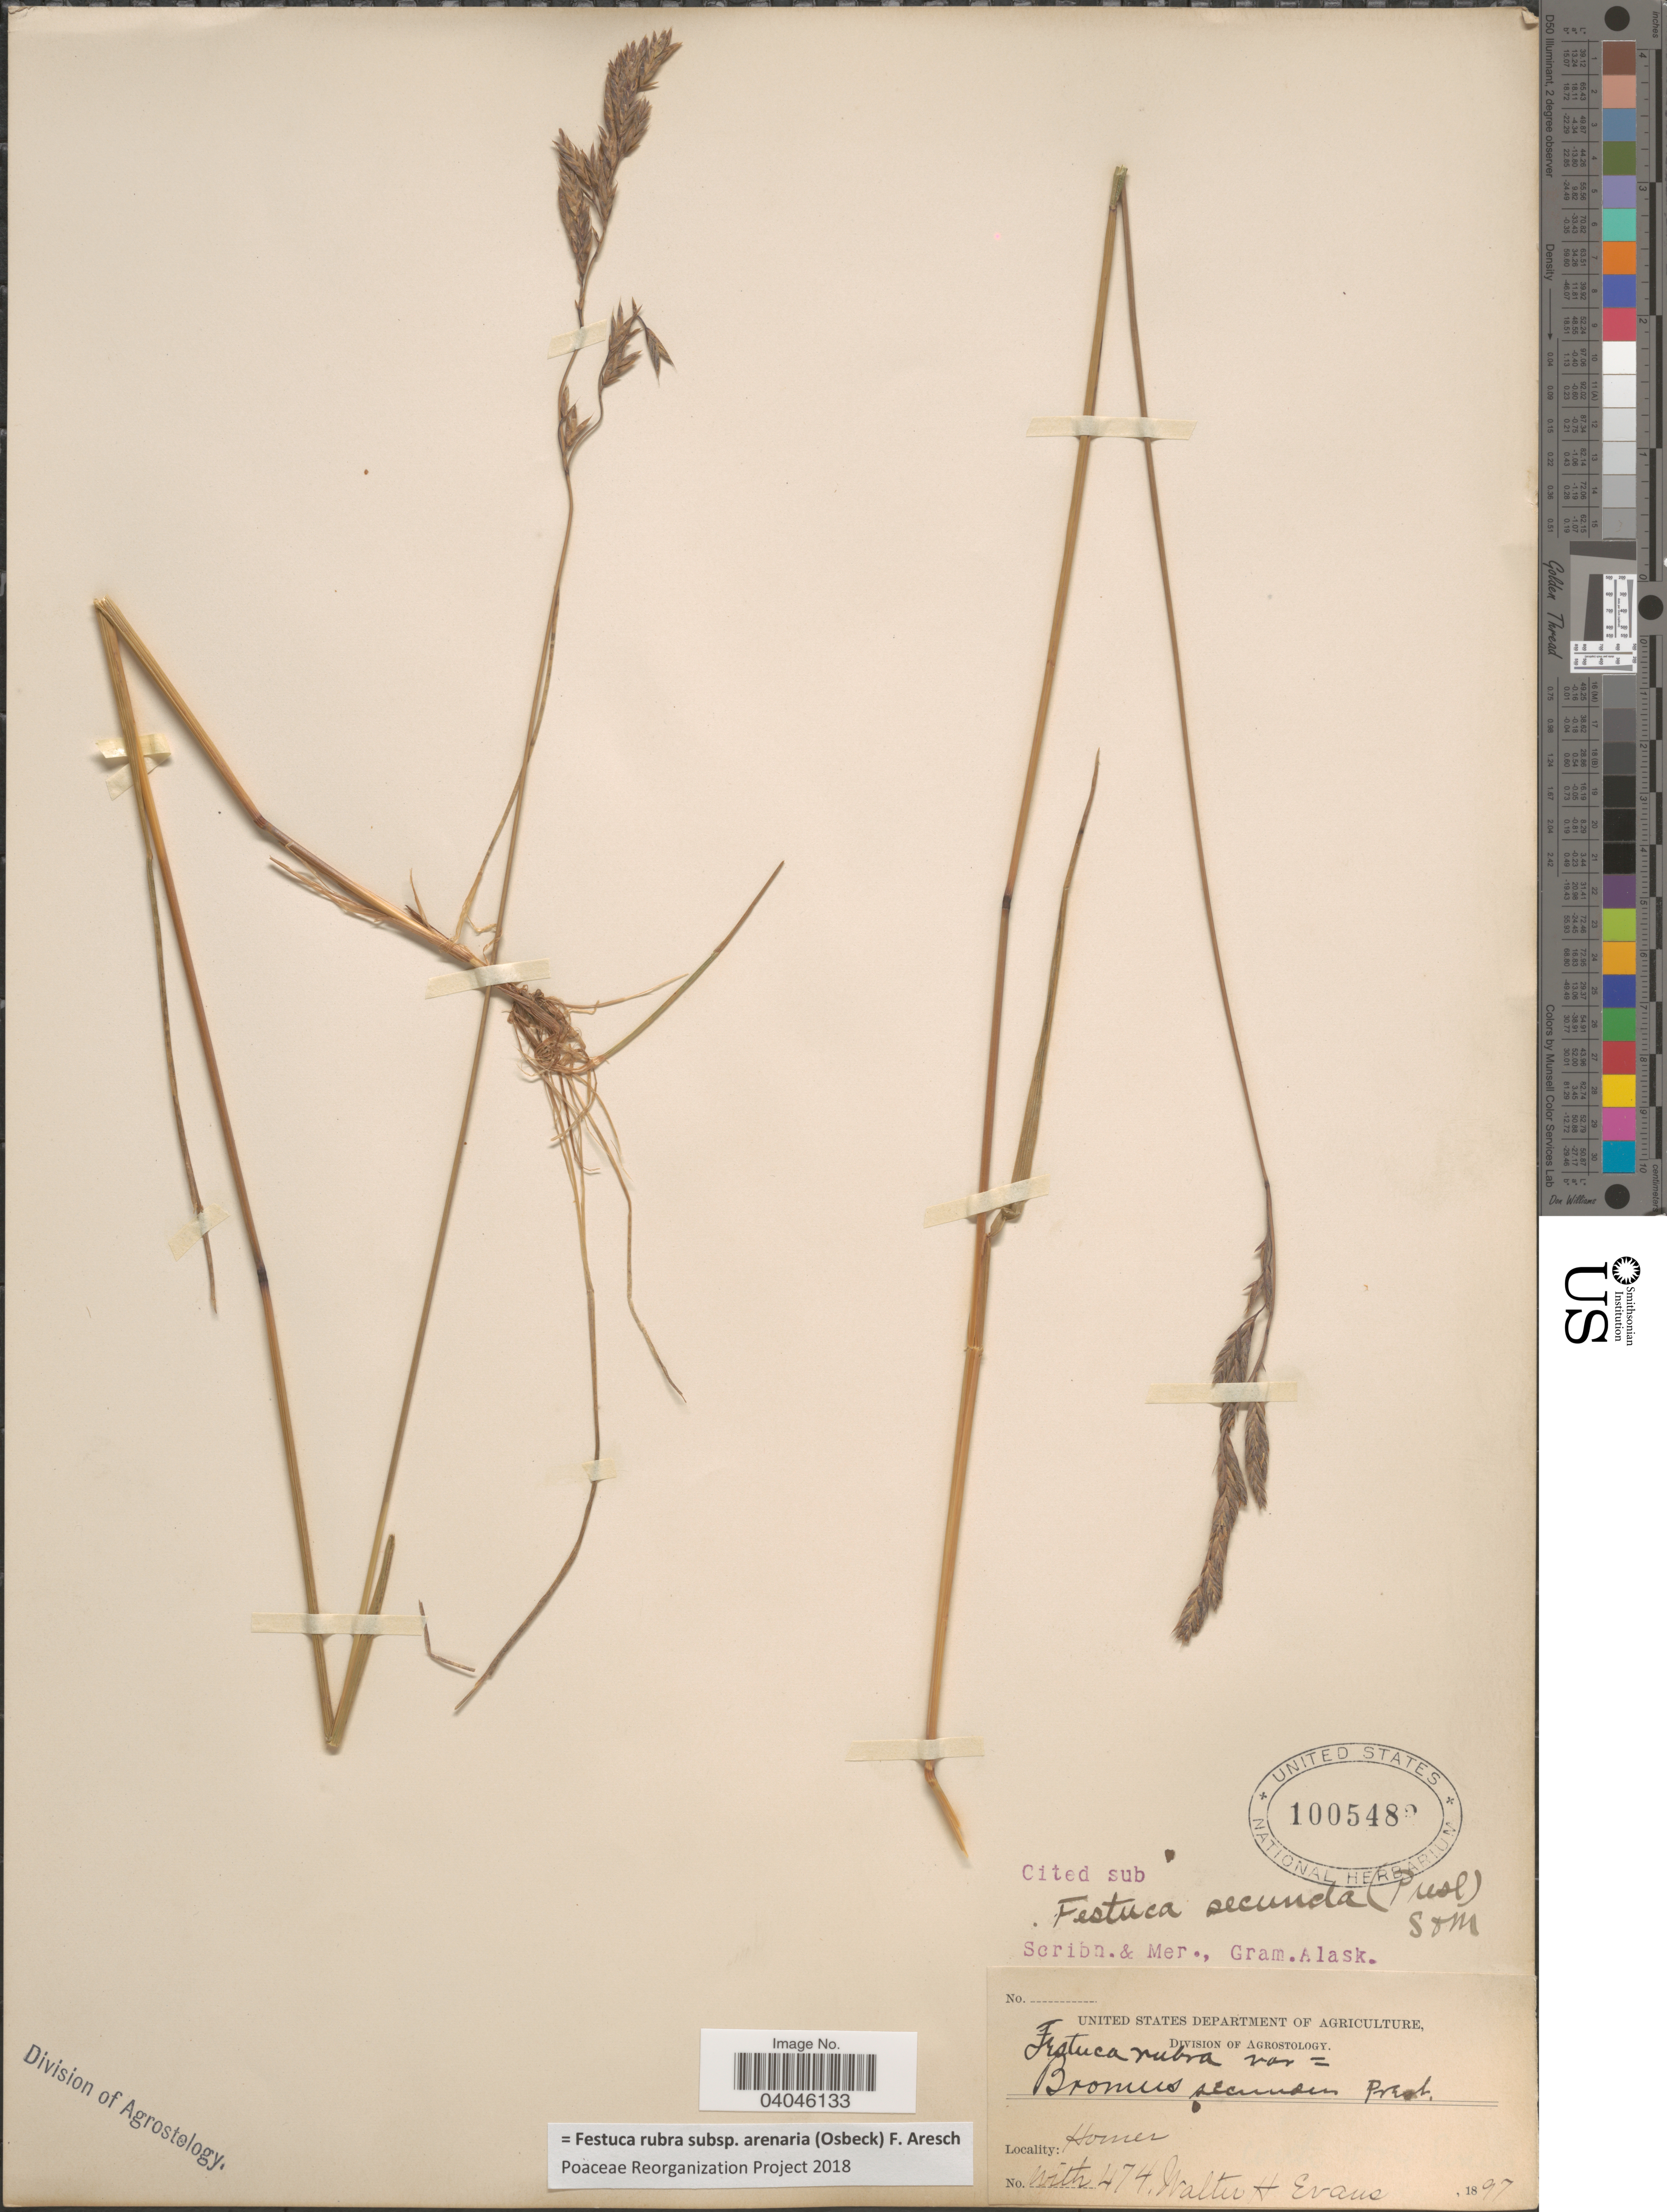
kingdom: Plantae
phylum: Tracheophyta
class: Liliopsida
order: Poales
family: Poaceae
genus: Festuca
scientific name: Festuca rubra subsp. arenaria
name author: (Osbeck) F. Aresch.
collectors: W. H. Evans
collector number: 474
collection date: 1897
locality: Homer.